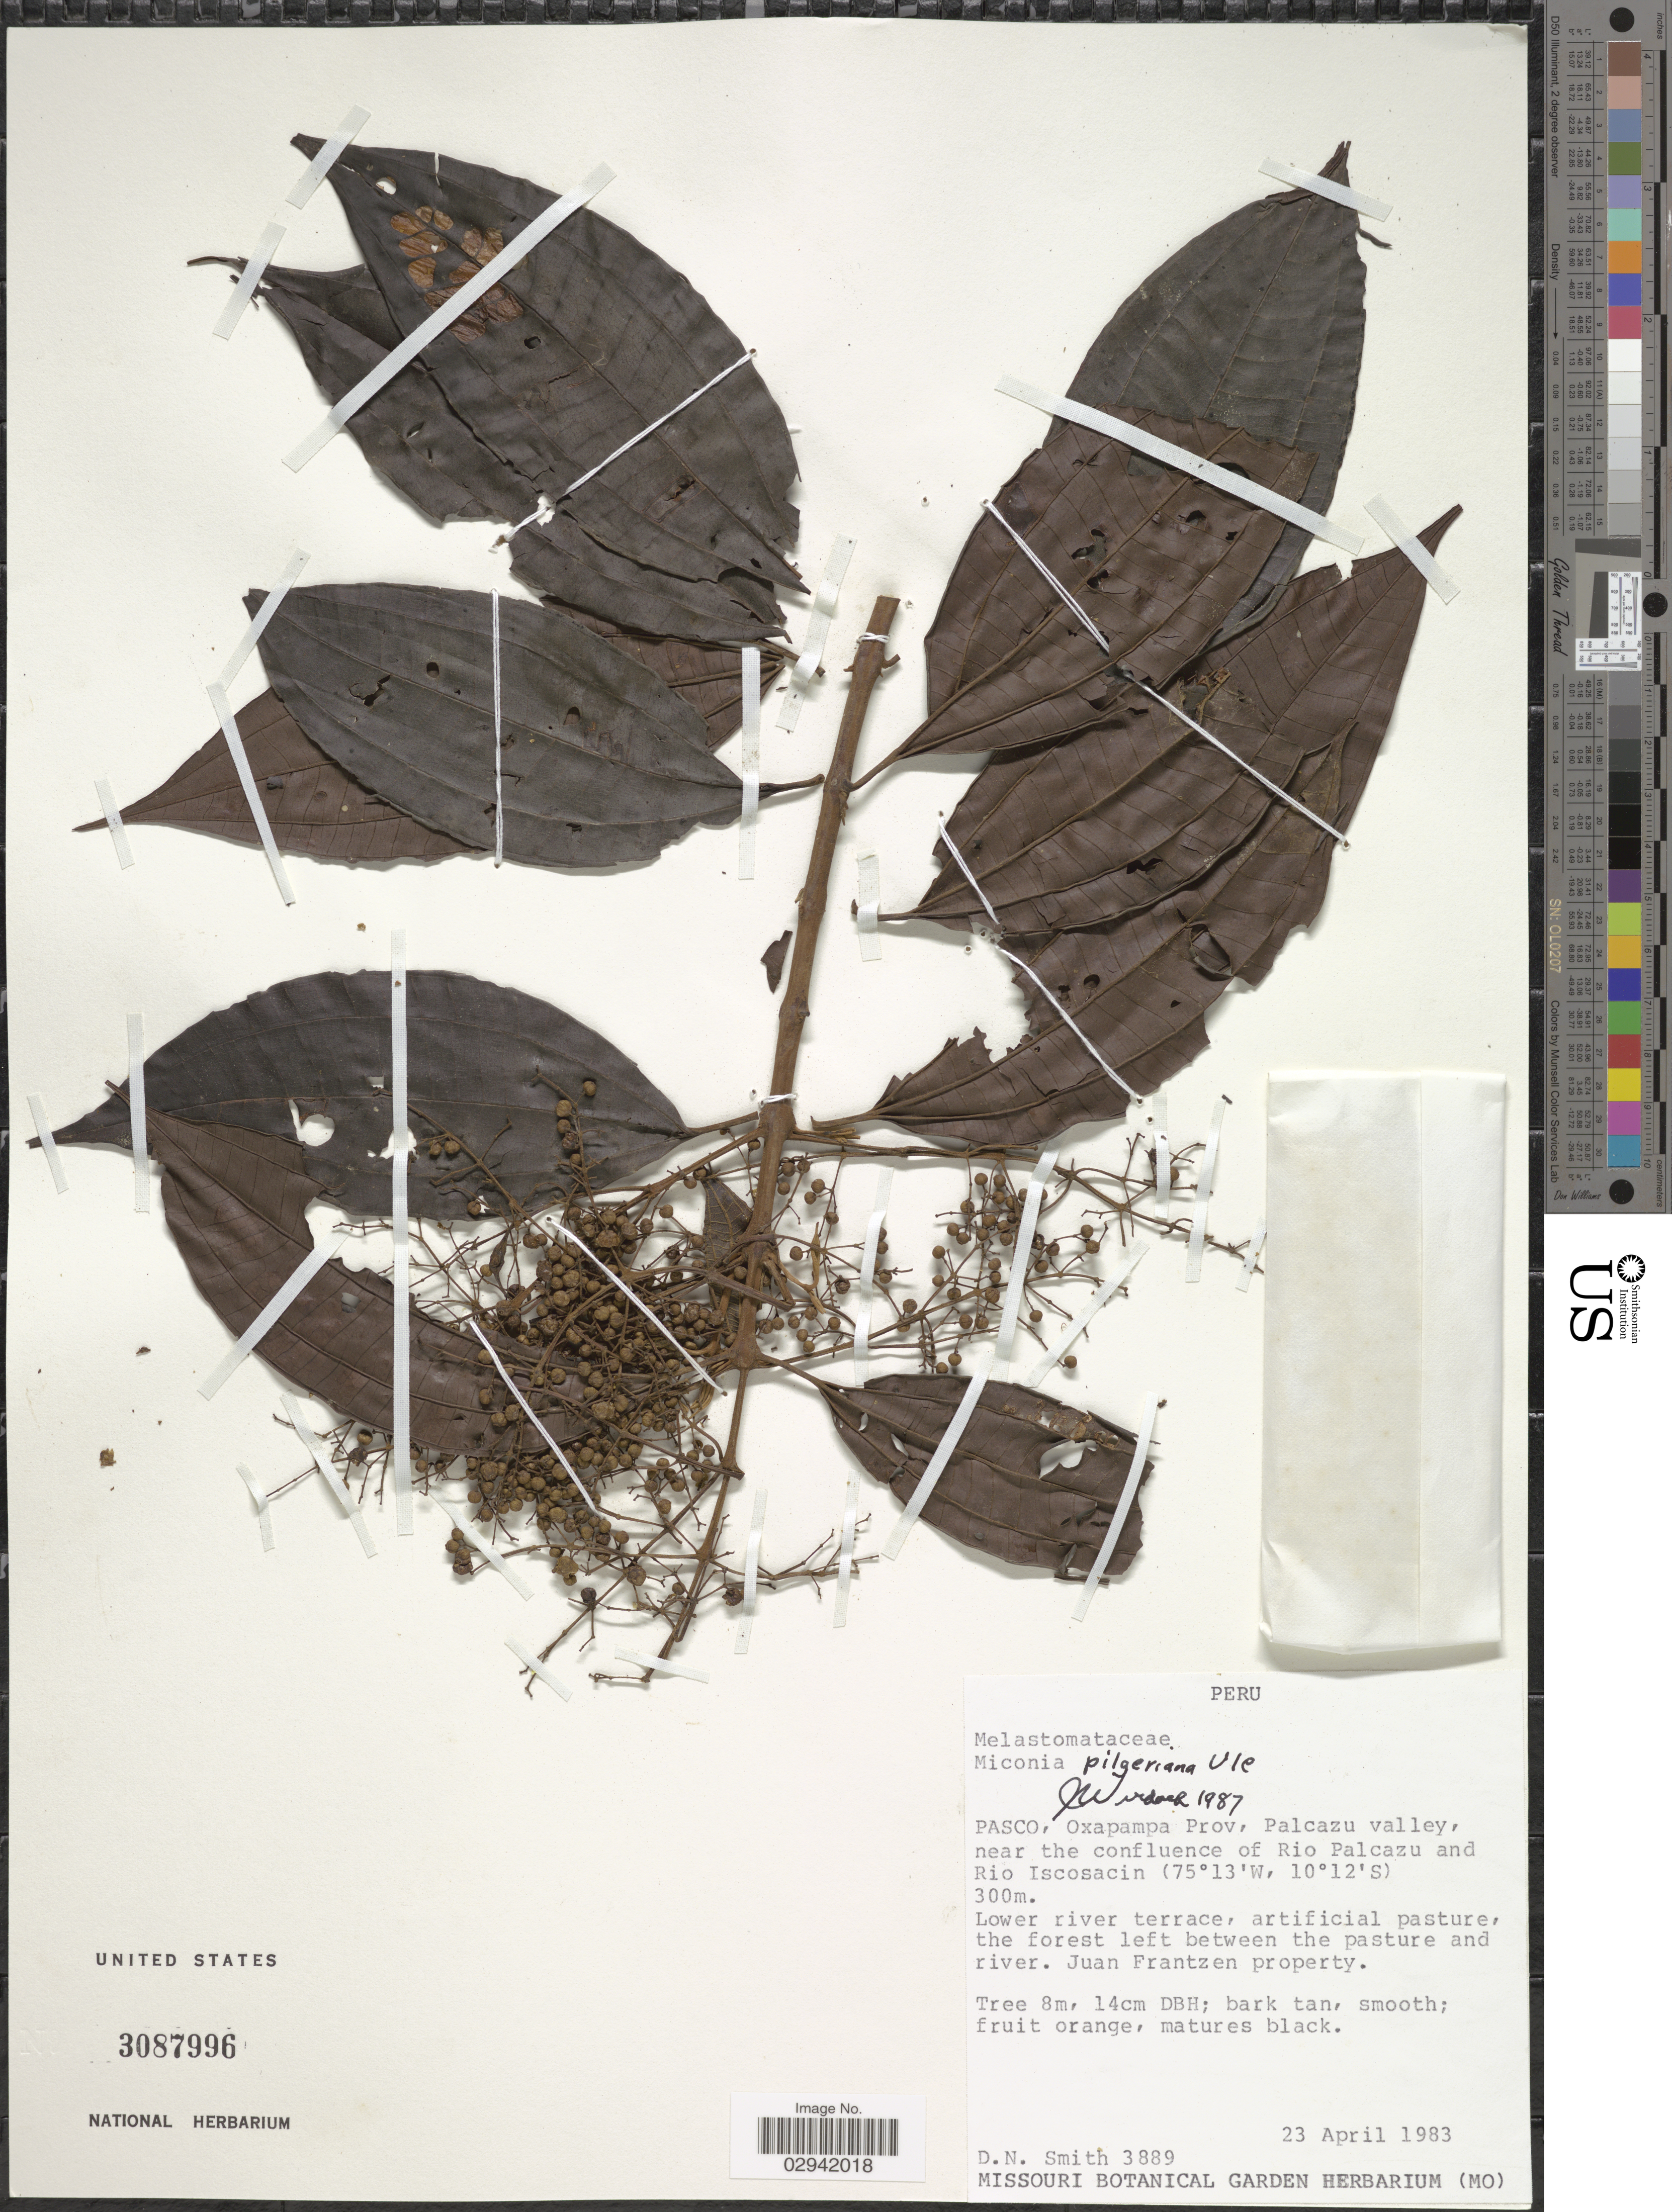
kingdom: Plantae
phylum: Tracheophyta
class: Magnoliopsida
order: Myrtales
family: Melastomataceae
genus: Miconia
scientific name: Miconia pilgeriana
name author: Ule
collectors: D. Smith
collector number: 3889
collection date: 1983-04-23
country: Peru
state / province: Pasco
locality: Oxapampa Prov, Palcazu valley, near the confluence of Rio Palcazu and Rio Iscosacin.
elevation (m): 300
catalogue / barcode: US 3087996